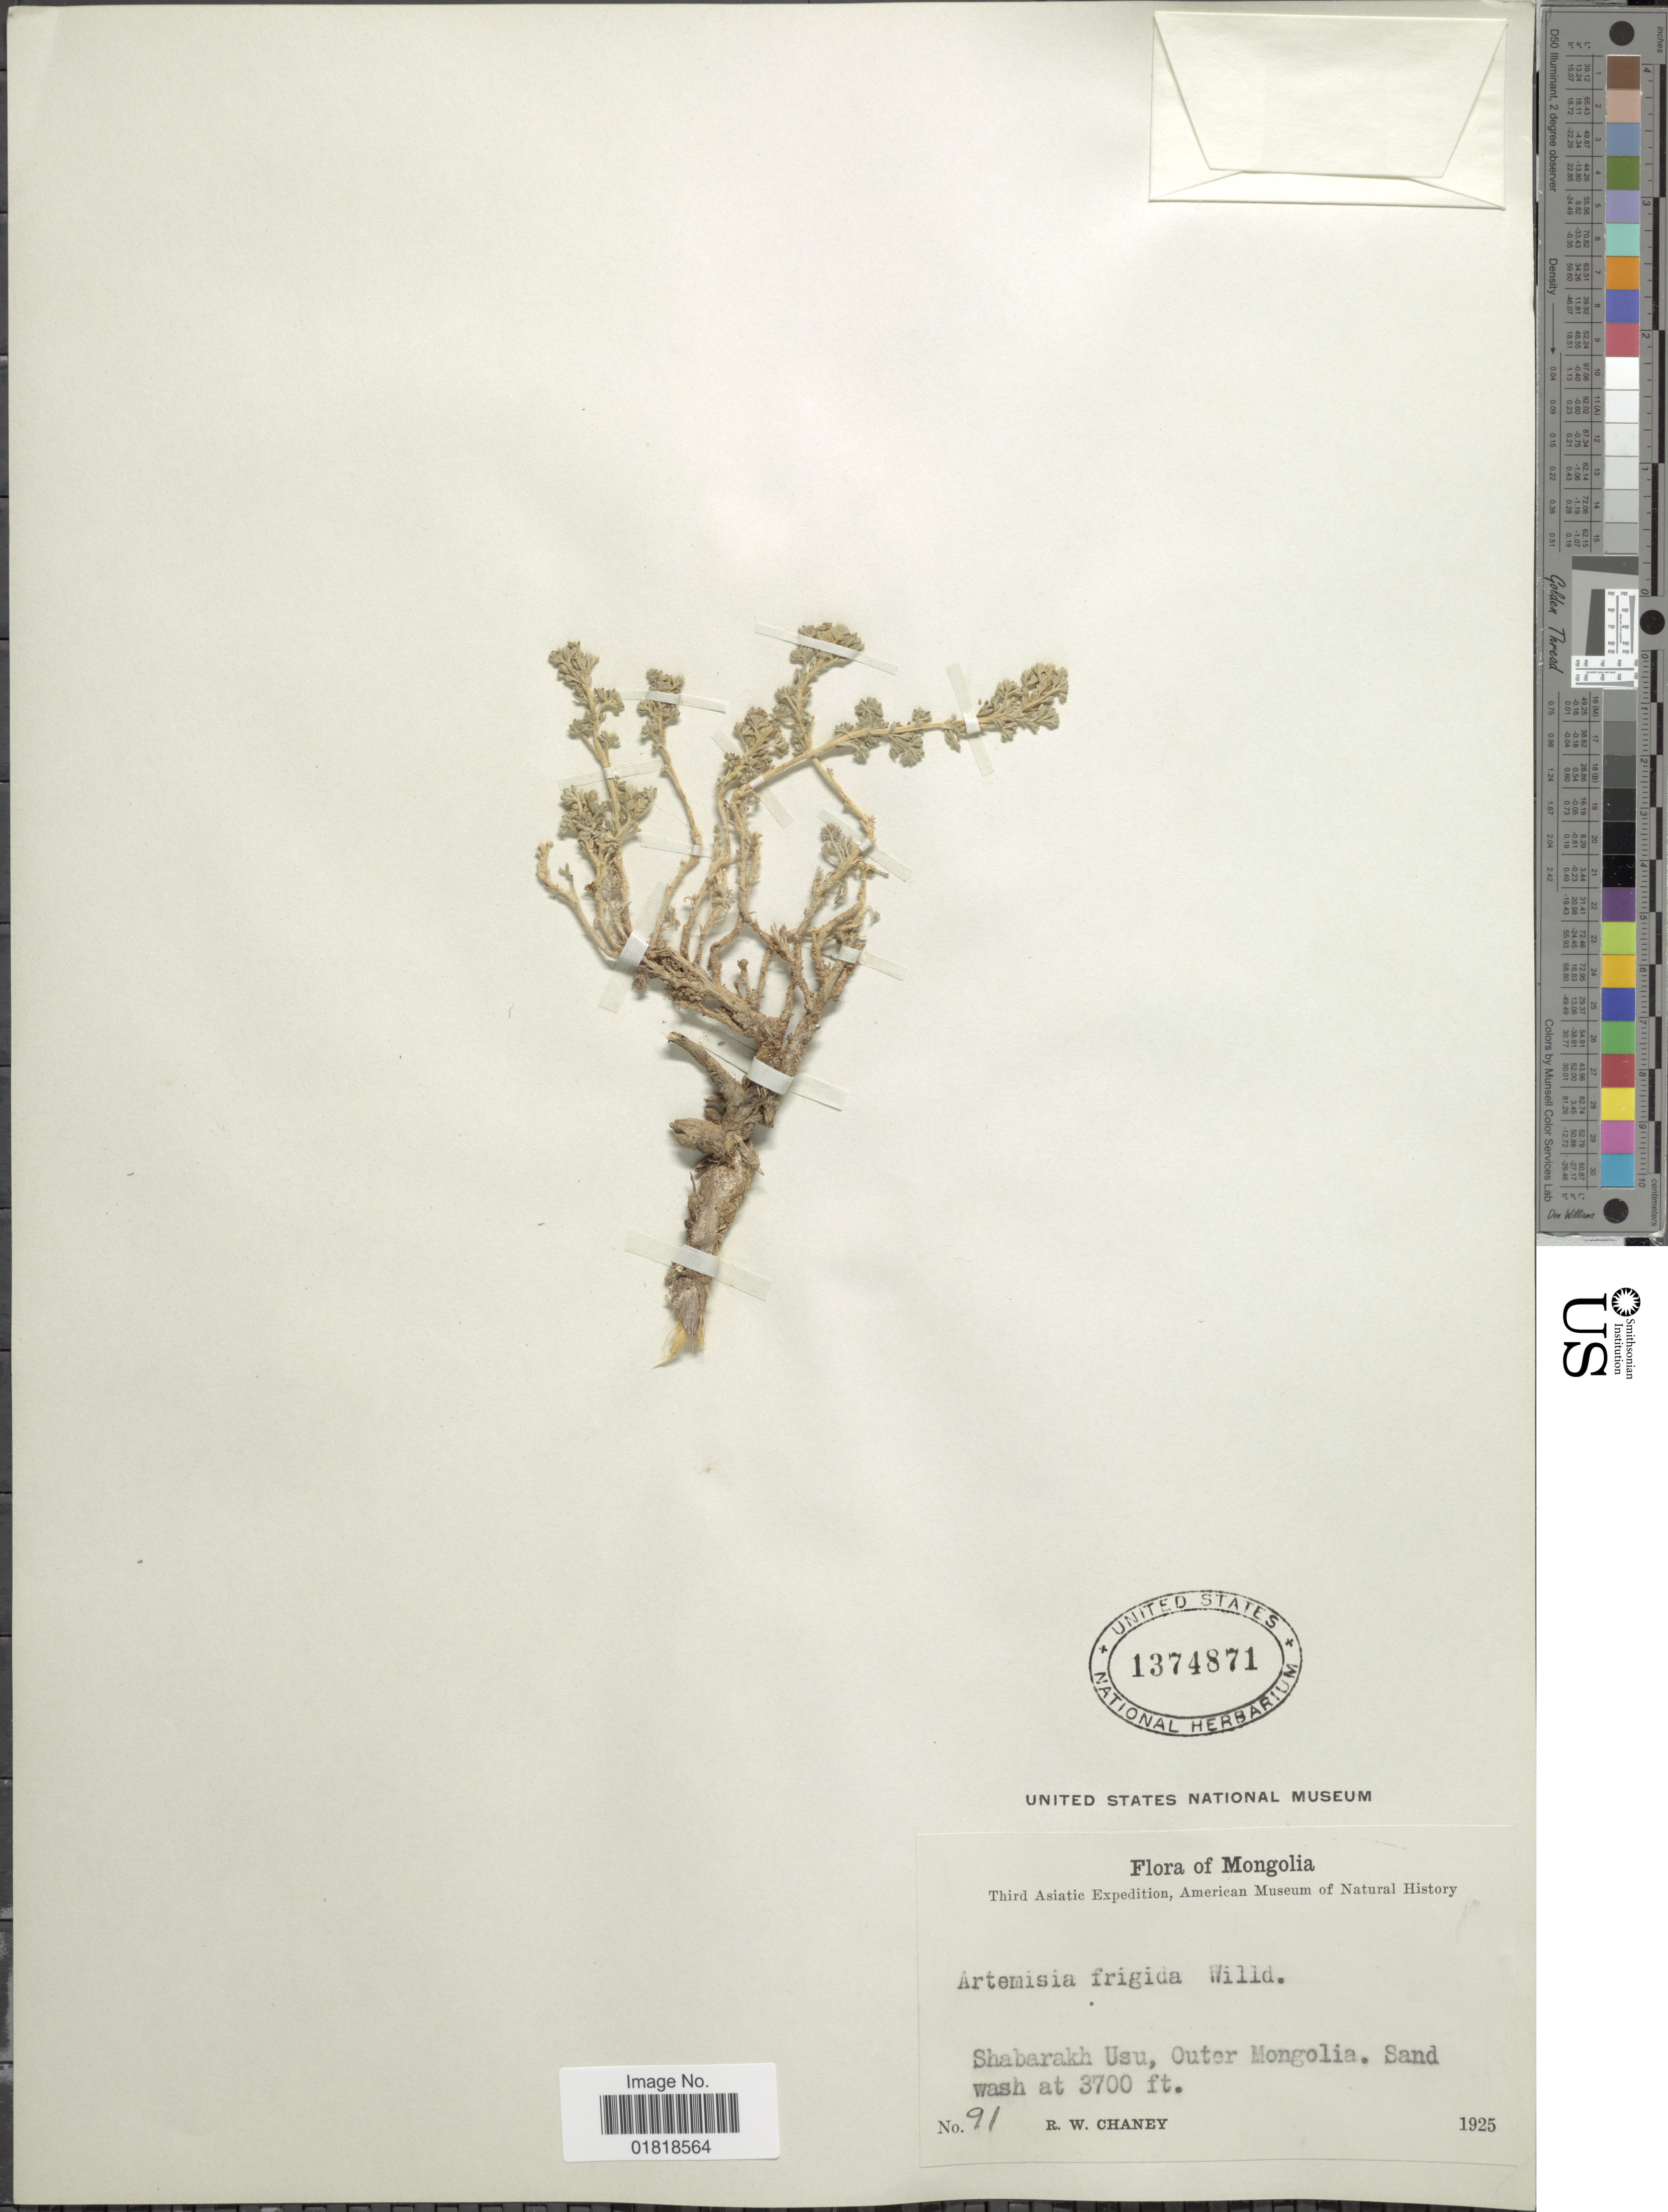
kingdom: Plantae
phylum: Tracheophyta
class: Magnoliopsida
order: Asterales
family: Asteraceae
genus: Artemisia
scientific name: Artemisia frigida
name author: Willd.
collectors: R. Chaney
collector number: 91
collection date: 1925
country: Mongolia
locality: Shabarakh Usu, Outer Mongolia, Sand wash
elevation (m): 1128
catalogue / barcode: US 1374871